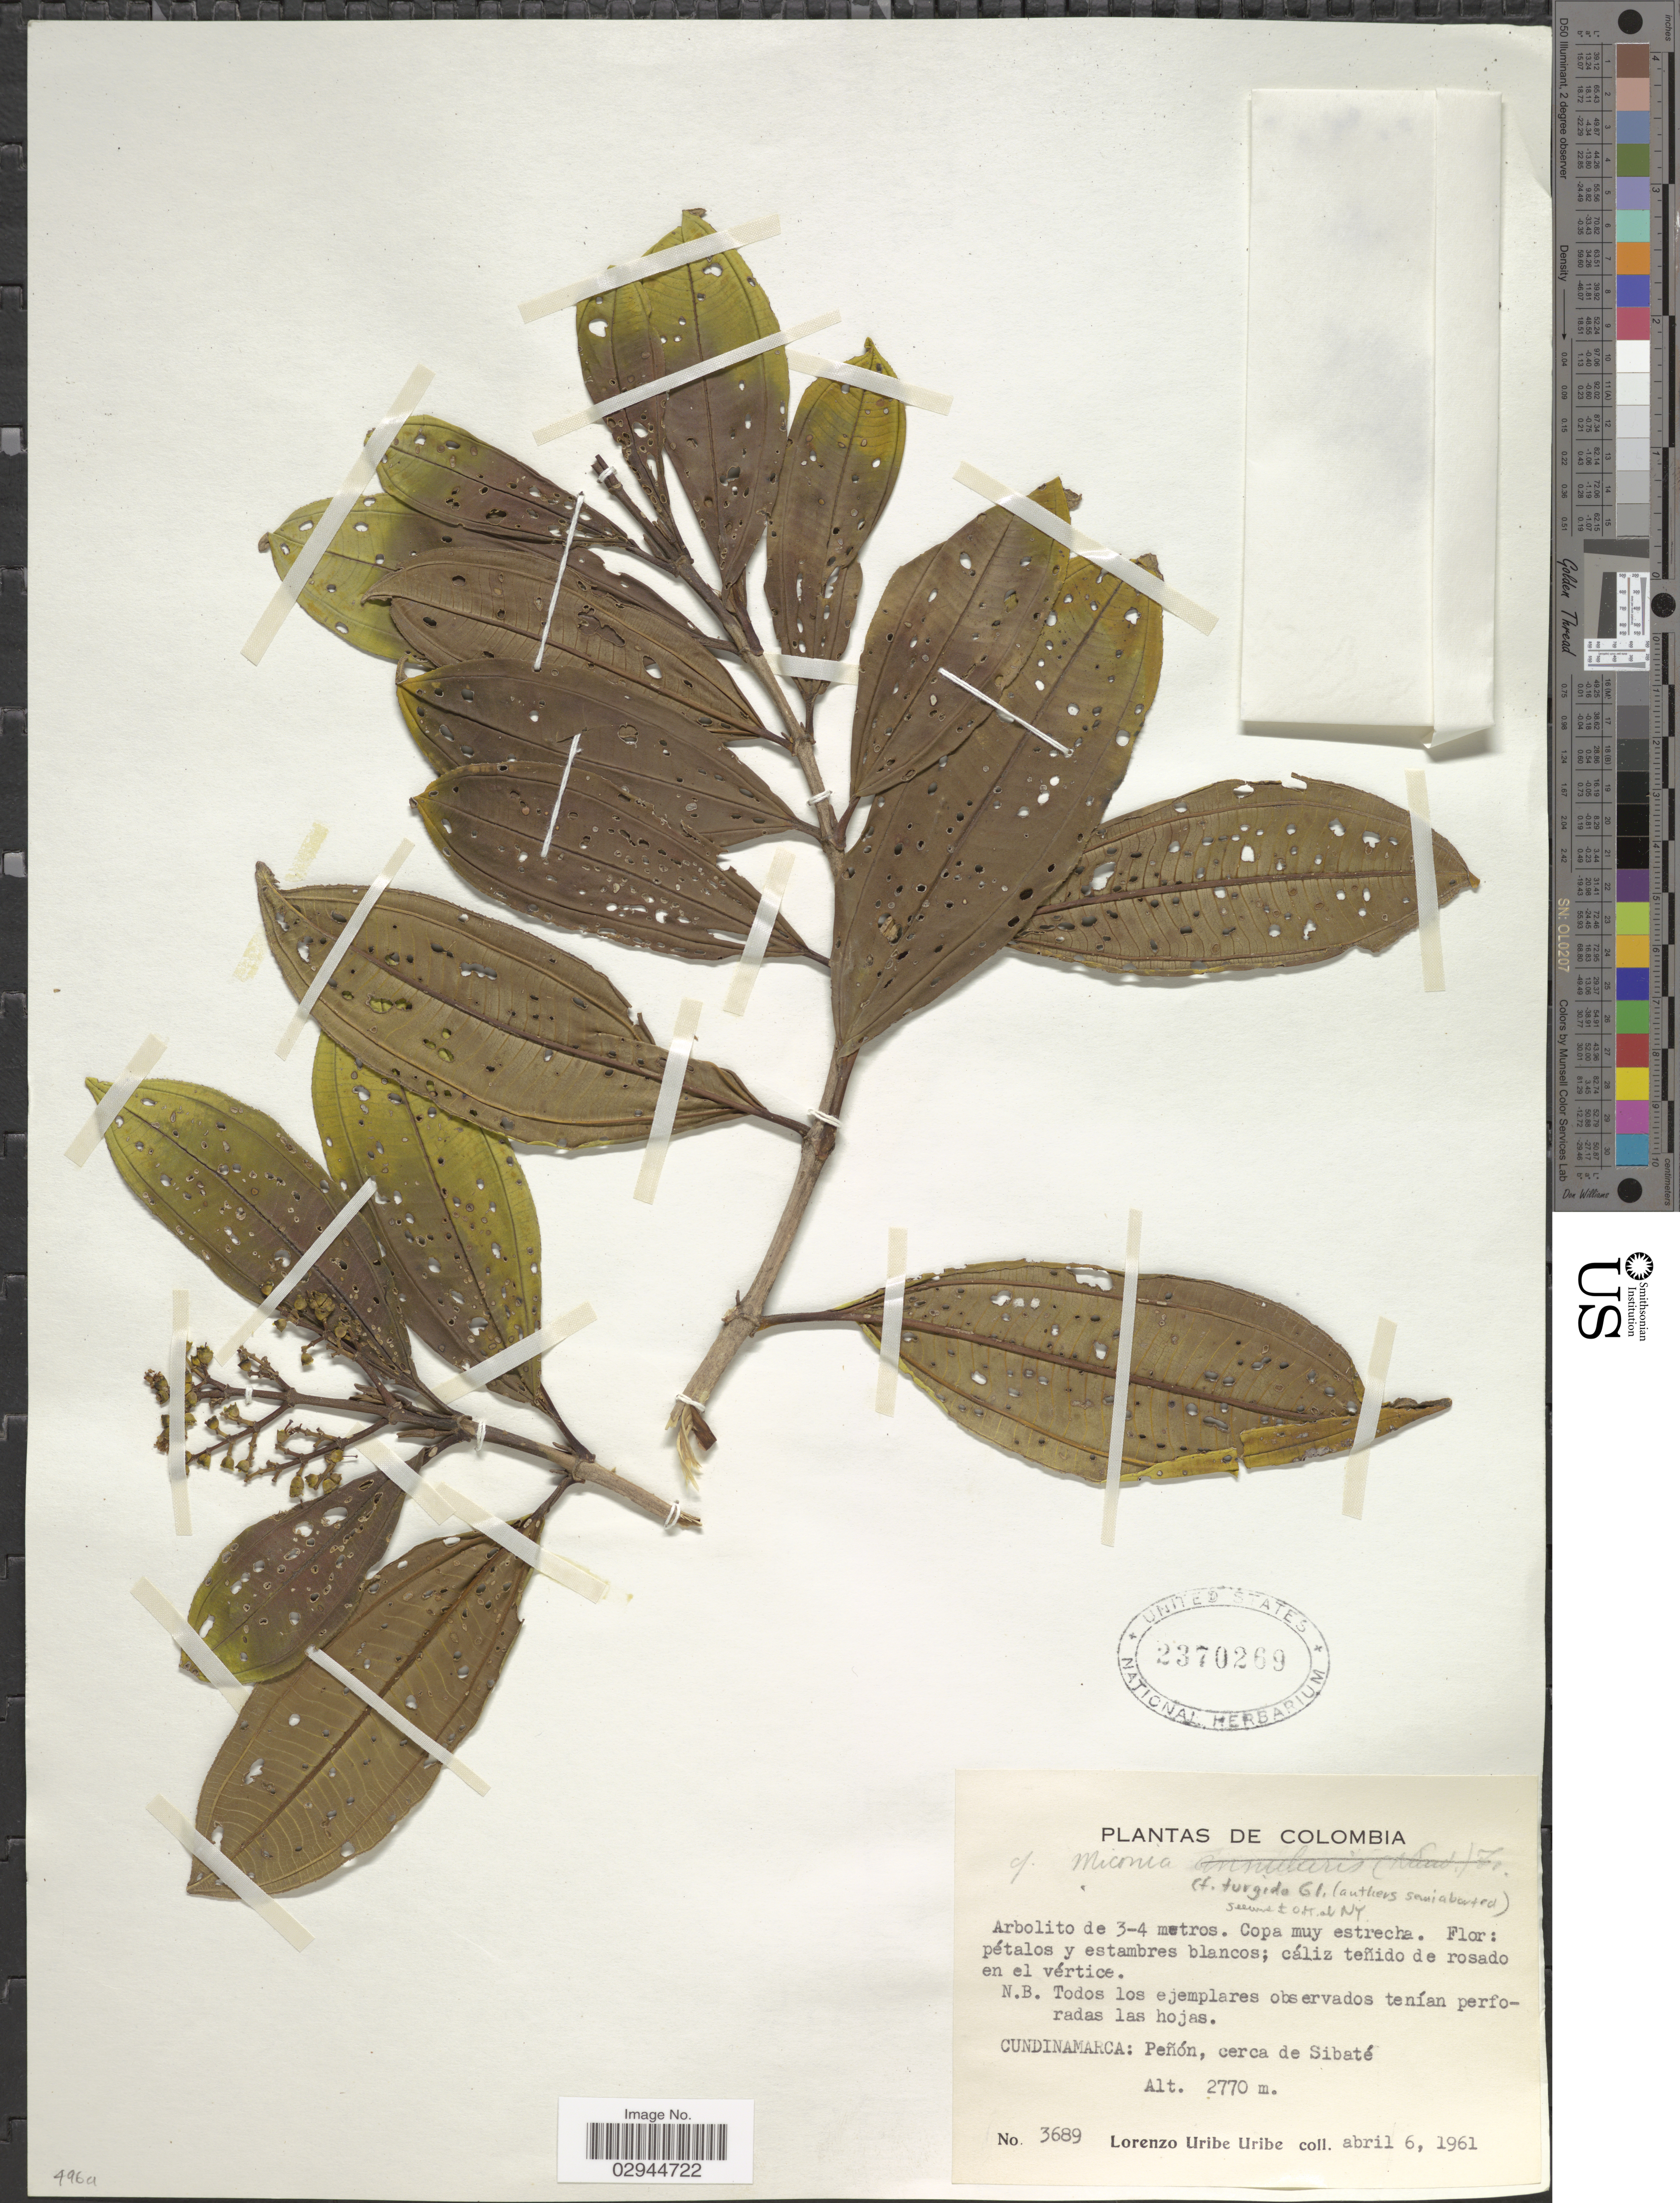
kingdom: Plantae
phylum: Tracheophyta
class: Magnoliopsida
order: Myrtales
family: Melastomataceae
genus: Miconia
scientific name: Miconia turgida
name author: Gleason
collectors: L. Uribe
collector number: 3689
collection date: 1961-04-06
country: Colombia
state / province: Cundinamarca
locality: Peñón, cerca de Sibaté.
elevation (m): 2770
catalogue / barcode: US 2370269